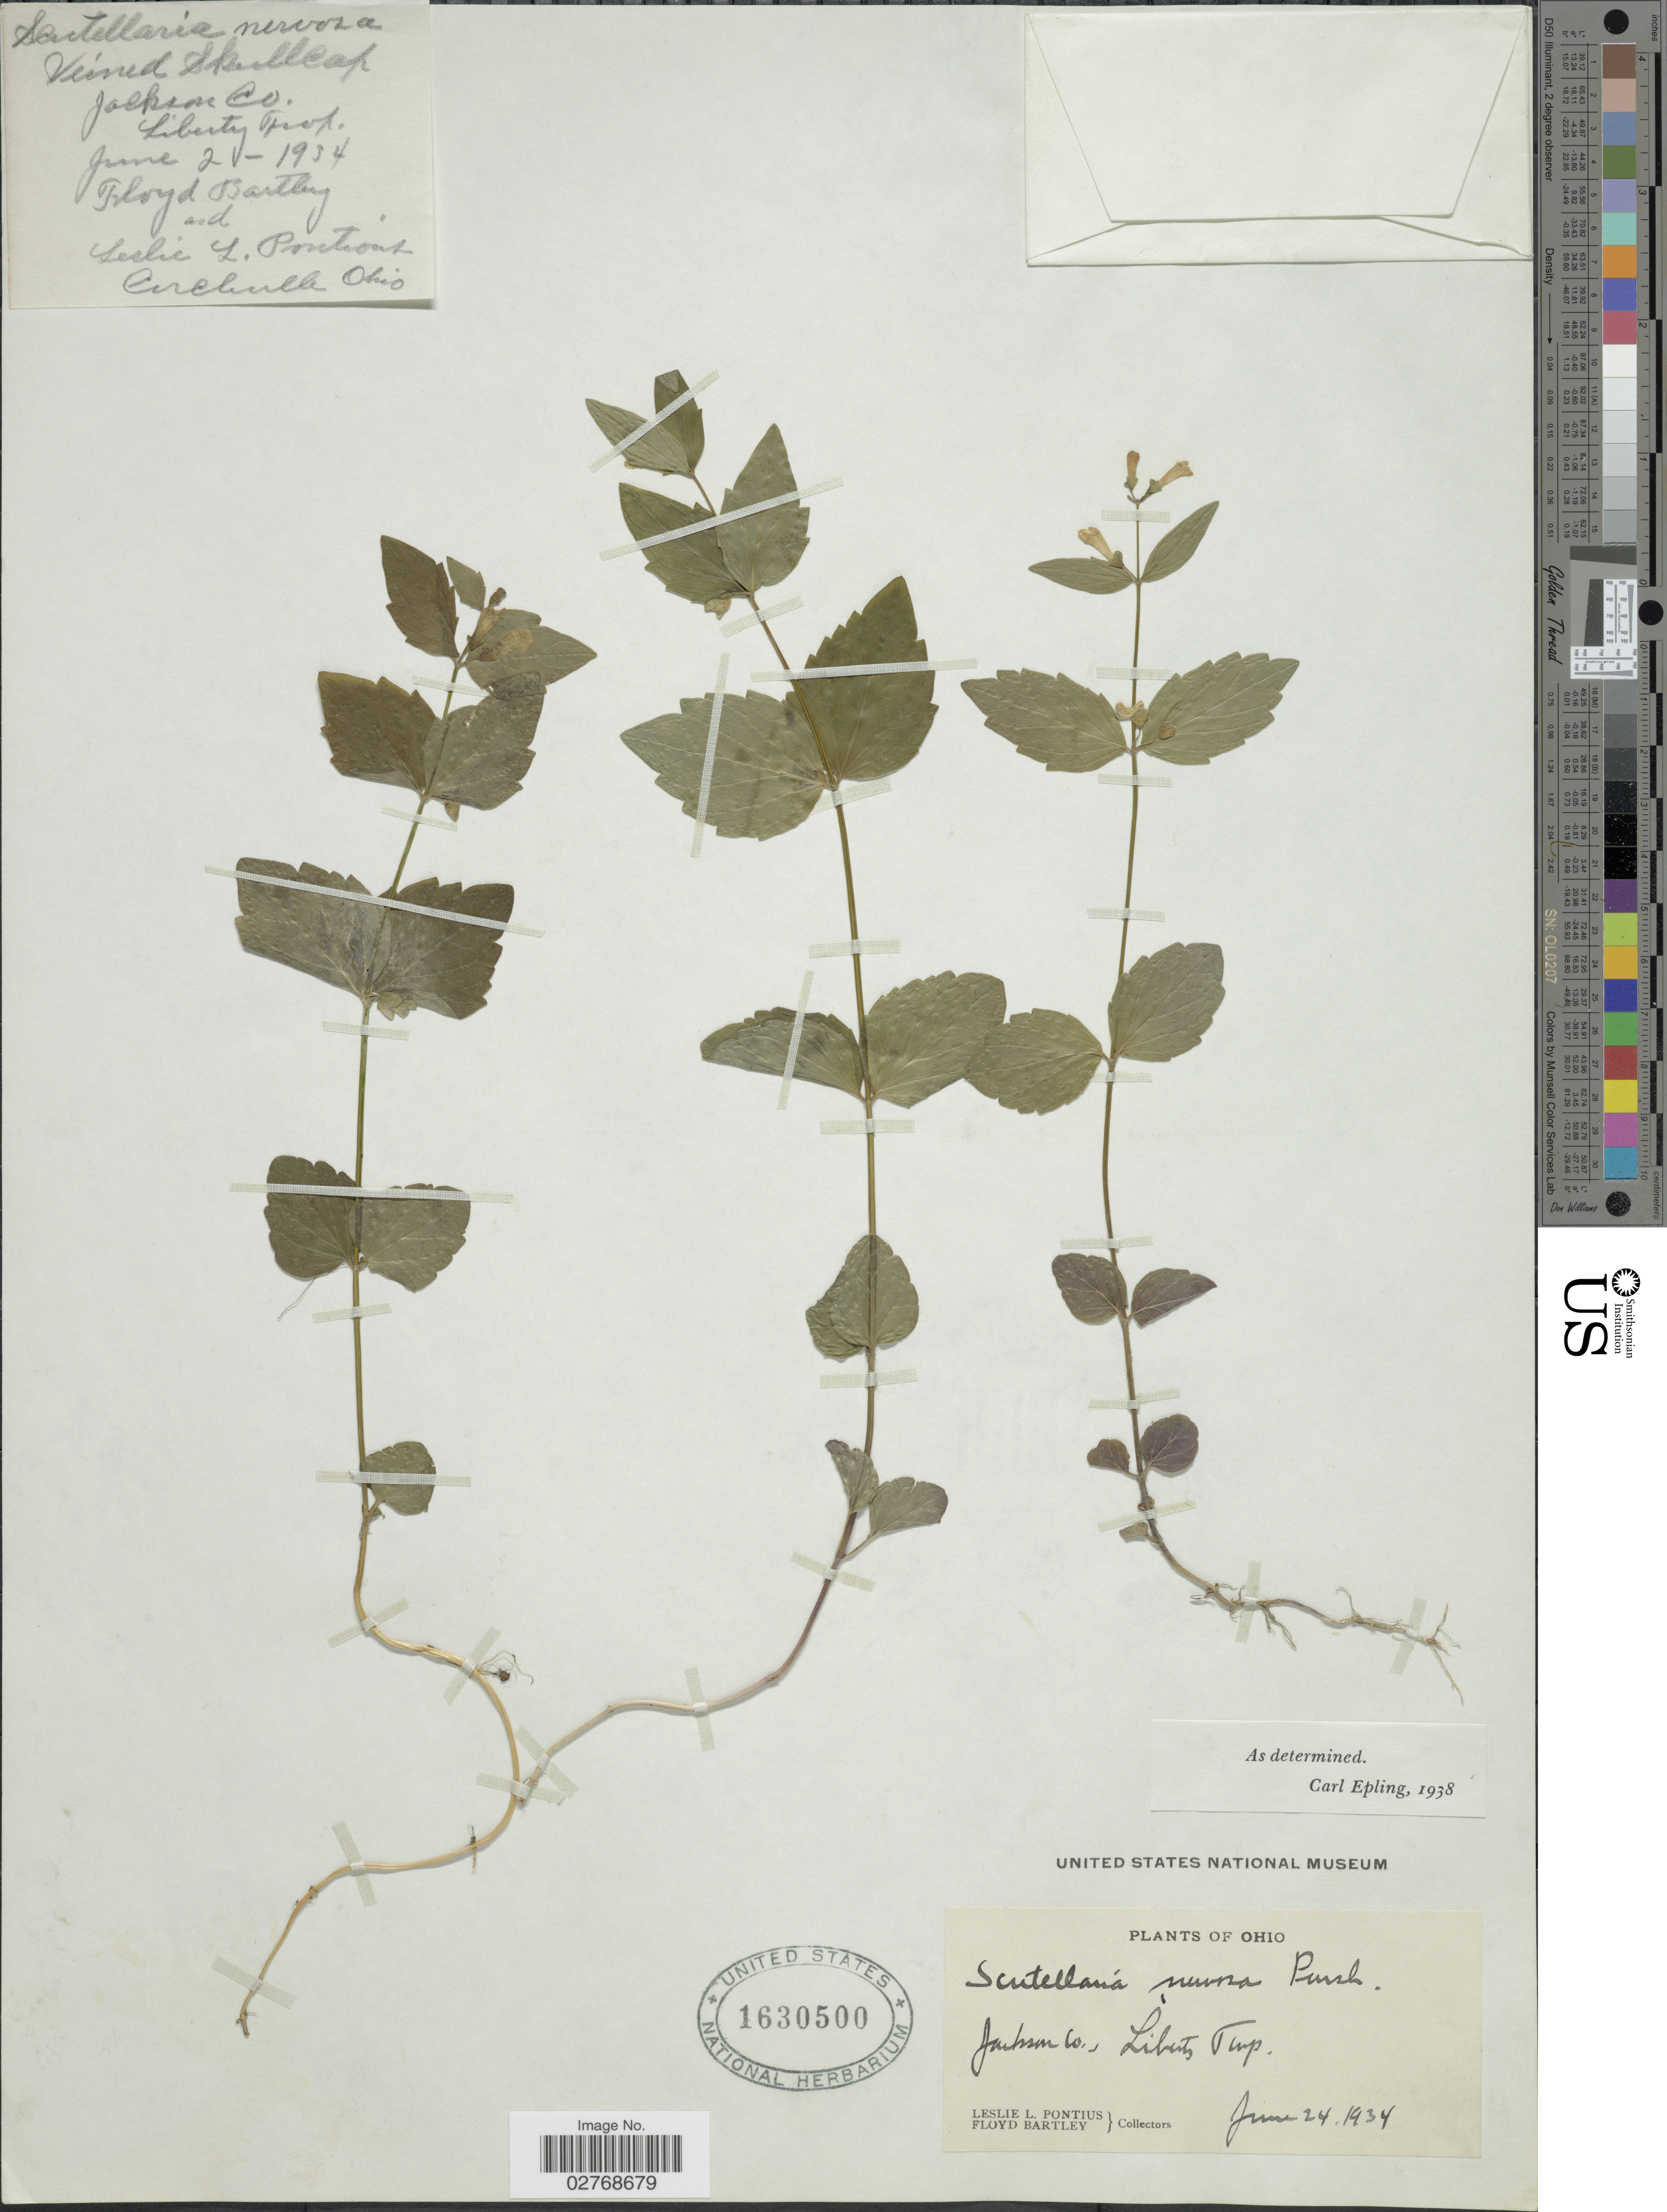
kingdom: Plantae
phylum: Tracheophyta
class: Magnoliopsida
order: Lamiales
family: Lamiaceae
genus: Scutellaria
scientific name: Scutellaria nervosa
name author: Pursh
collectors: L. Pontius & F. Bartley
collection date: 1934-06-24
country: United States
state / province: Ohio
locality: Jackson Co., Liberty Twp.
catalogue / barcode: US 1630500